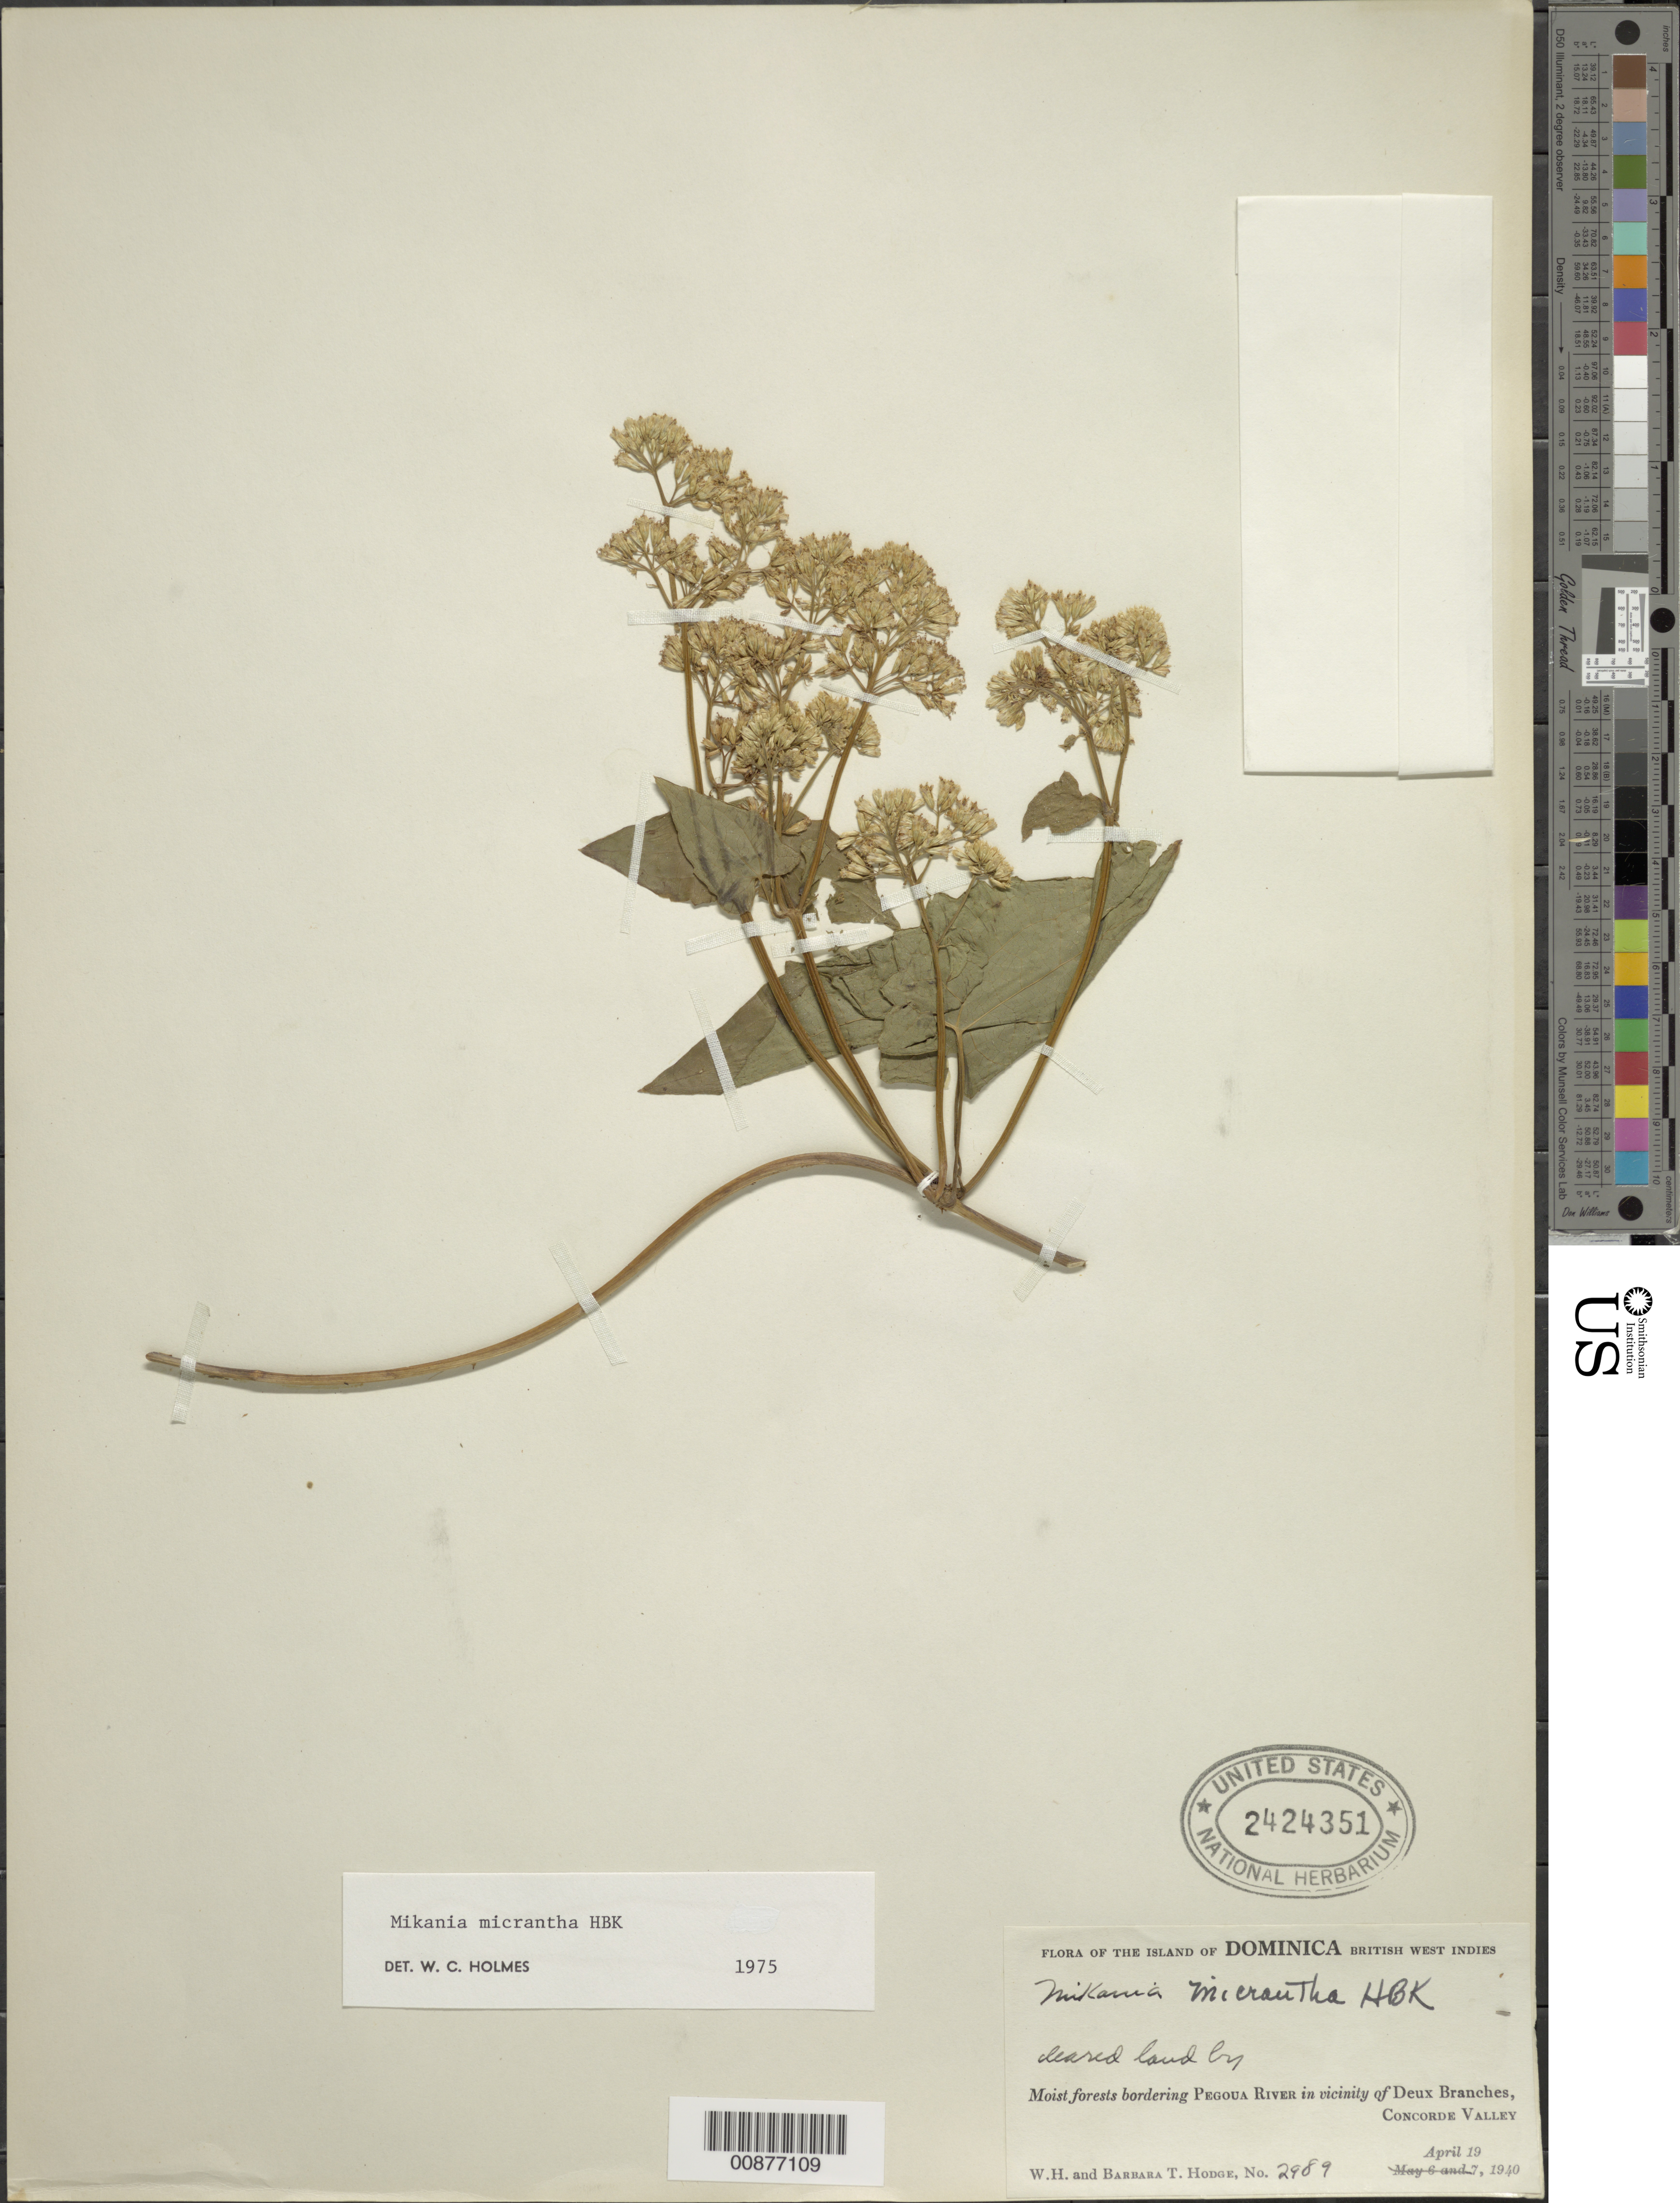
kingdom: Plantae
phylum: Tracheophyta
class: Magnoliopsida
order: Asterales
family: Asteraceae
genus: Mikania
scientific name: Mikania micrantha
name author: Kunth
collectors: W. Hodge & B. Hodge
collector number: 2989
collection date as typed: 19 Apr 1940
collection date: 1940-04-19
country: Dominica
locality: Near Pegoua River in vicinity of Deux Branches, Concorde Valley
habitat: Cleared land by moist forests bordering river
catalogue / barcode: US 2424351